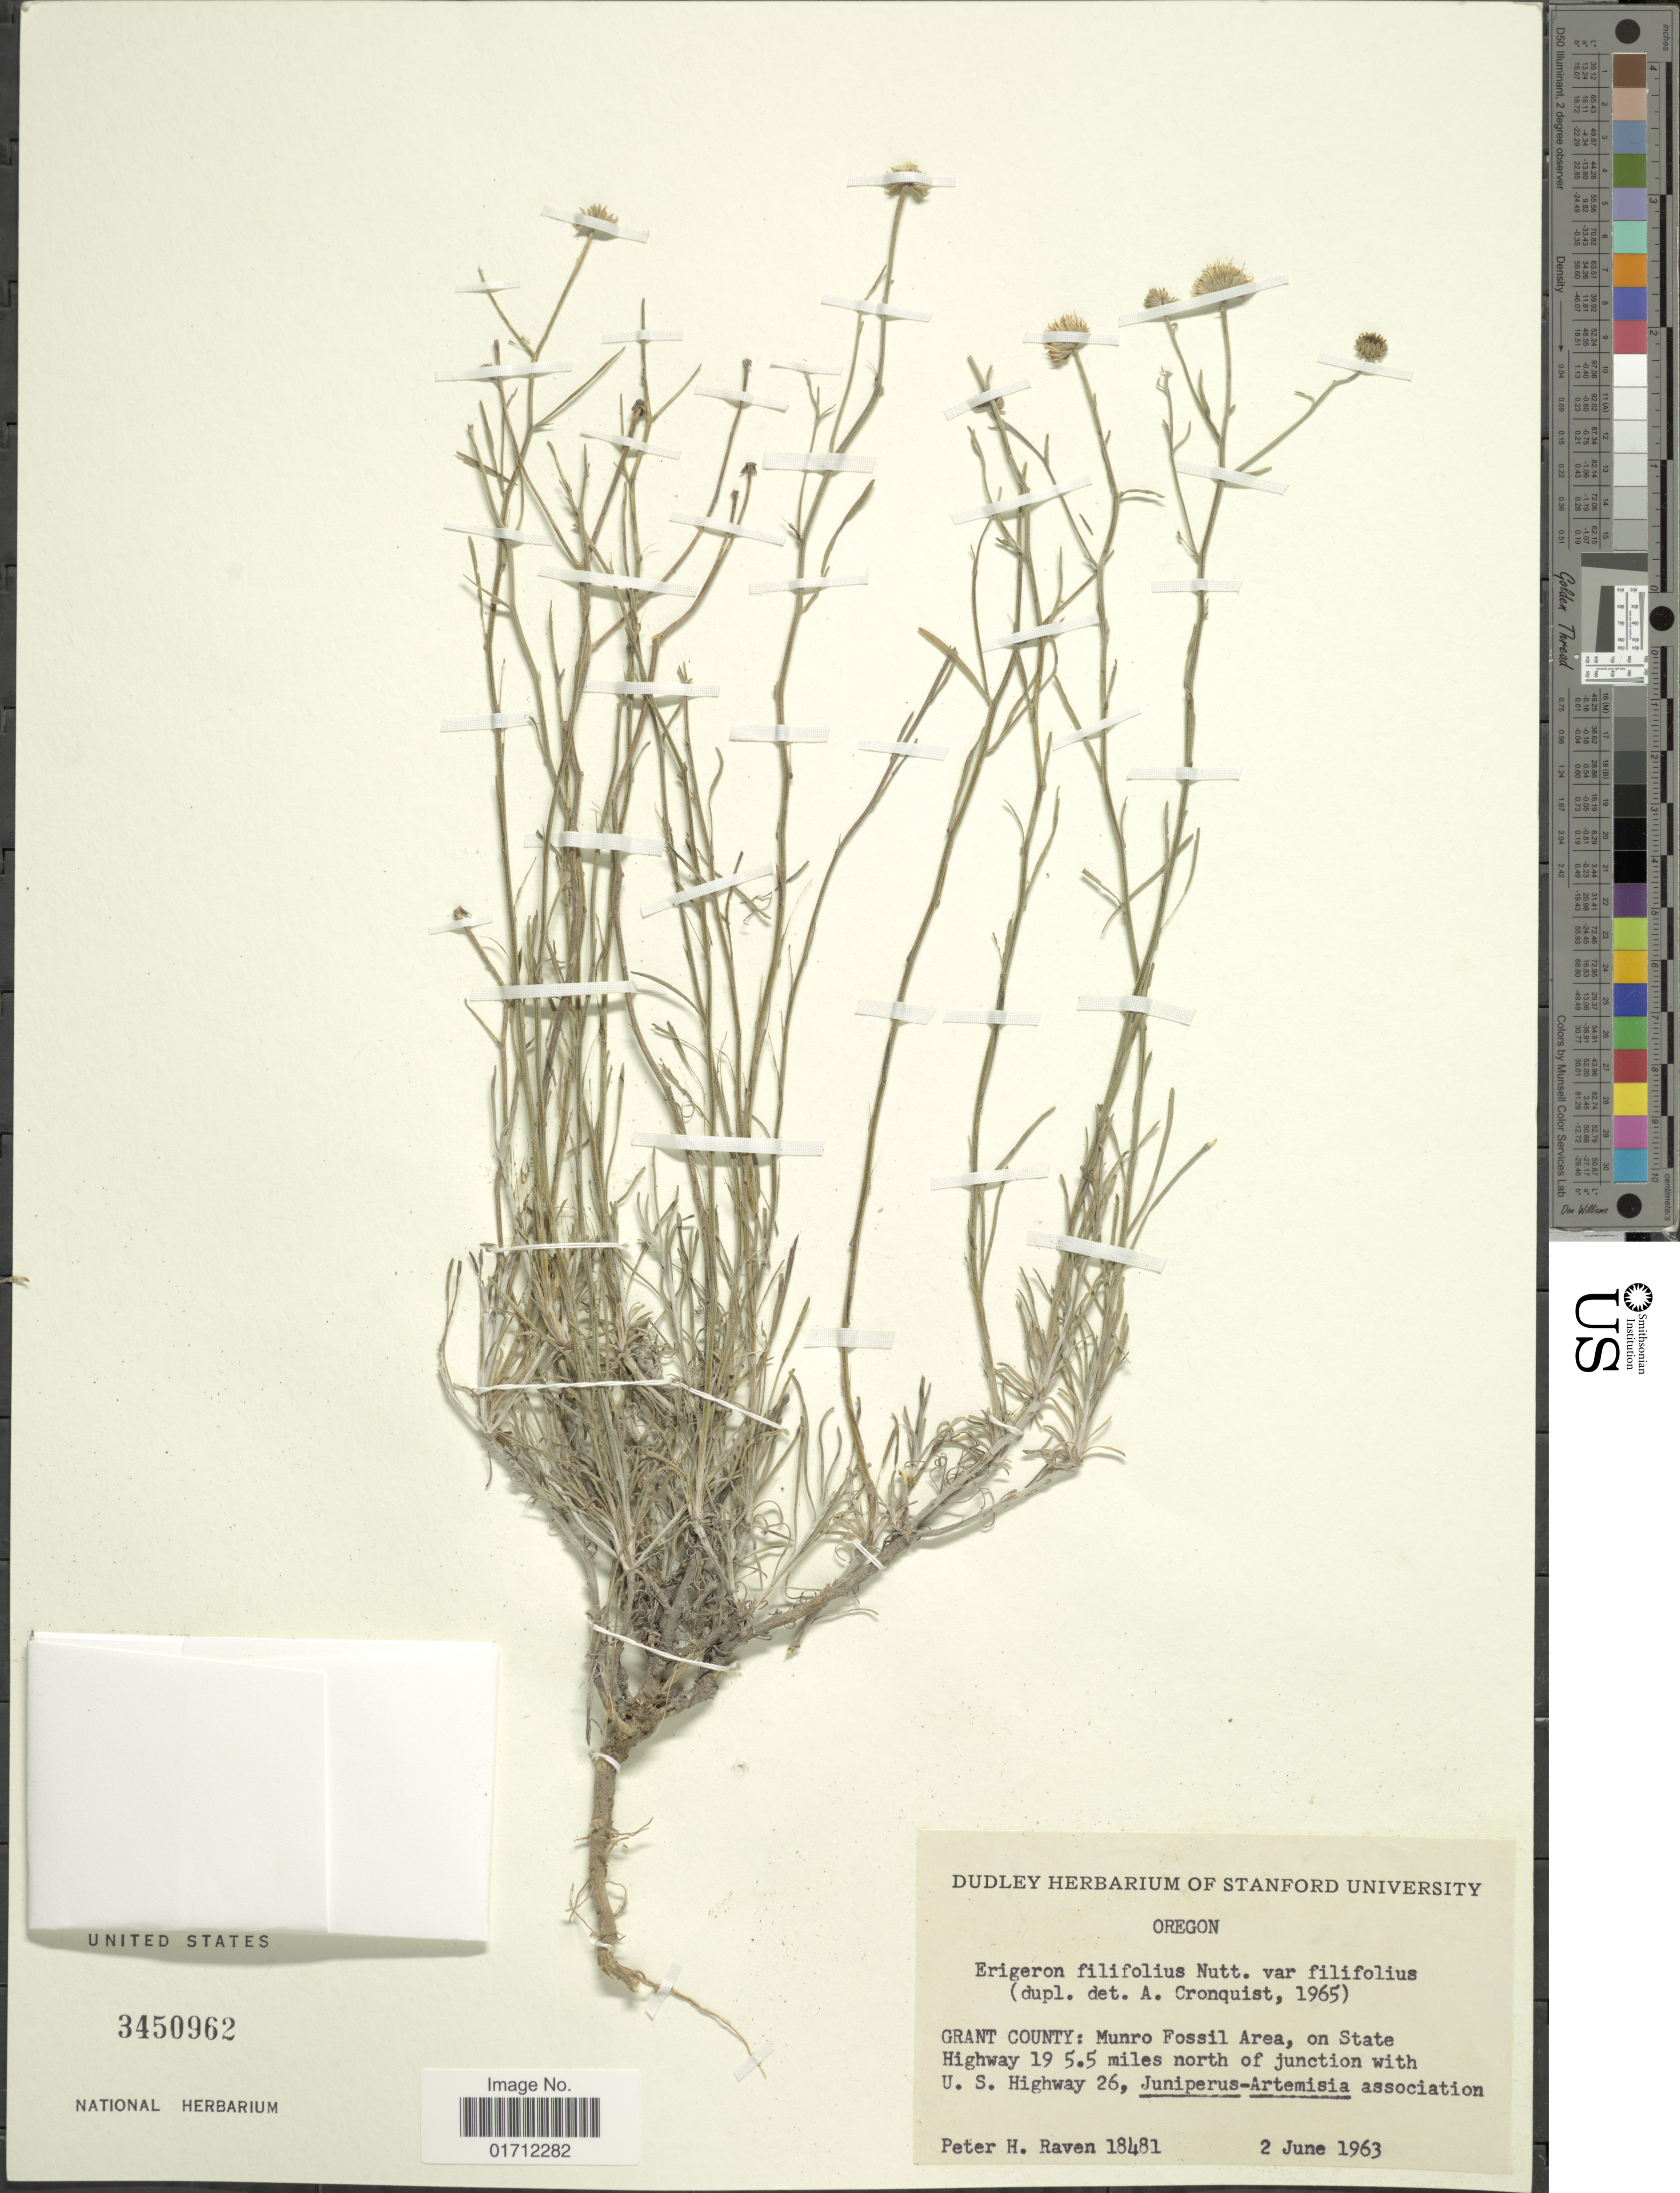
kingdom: Plantae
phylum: Tracheophyta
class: Magnoliopsida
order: Asterales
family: Asteraceae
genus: Erigeron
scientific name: Erigeron filifolius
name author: (Hook.) Nutt.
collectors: P. Raven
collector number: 18481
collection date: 1963-06-02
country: United States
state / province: Oregon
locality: Grant County: Munro Fossil Area, on State Highway 19 5.5 miles north of junction with U.S. Highway 26.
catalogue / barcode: US 3450962